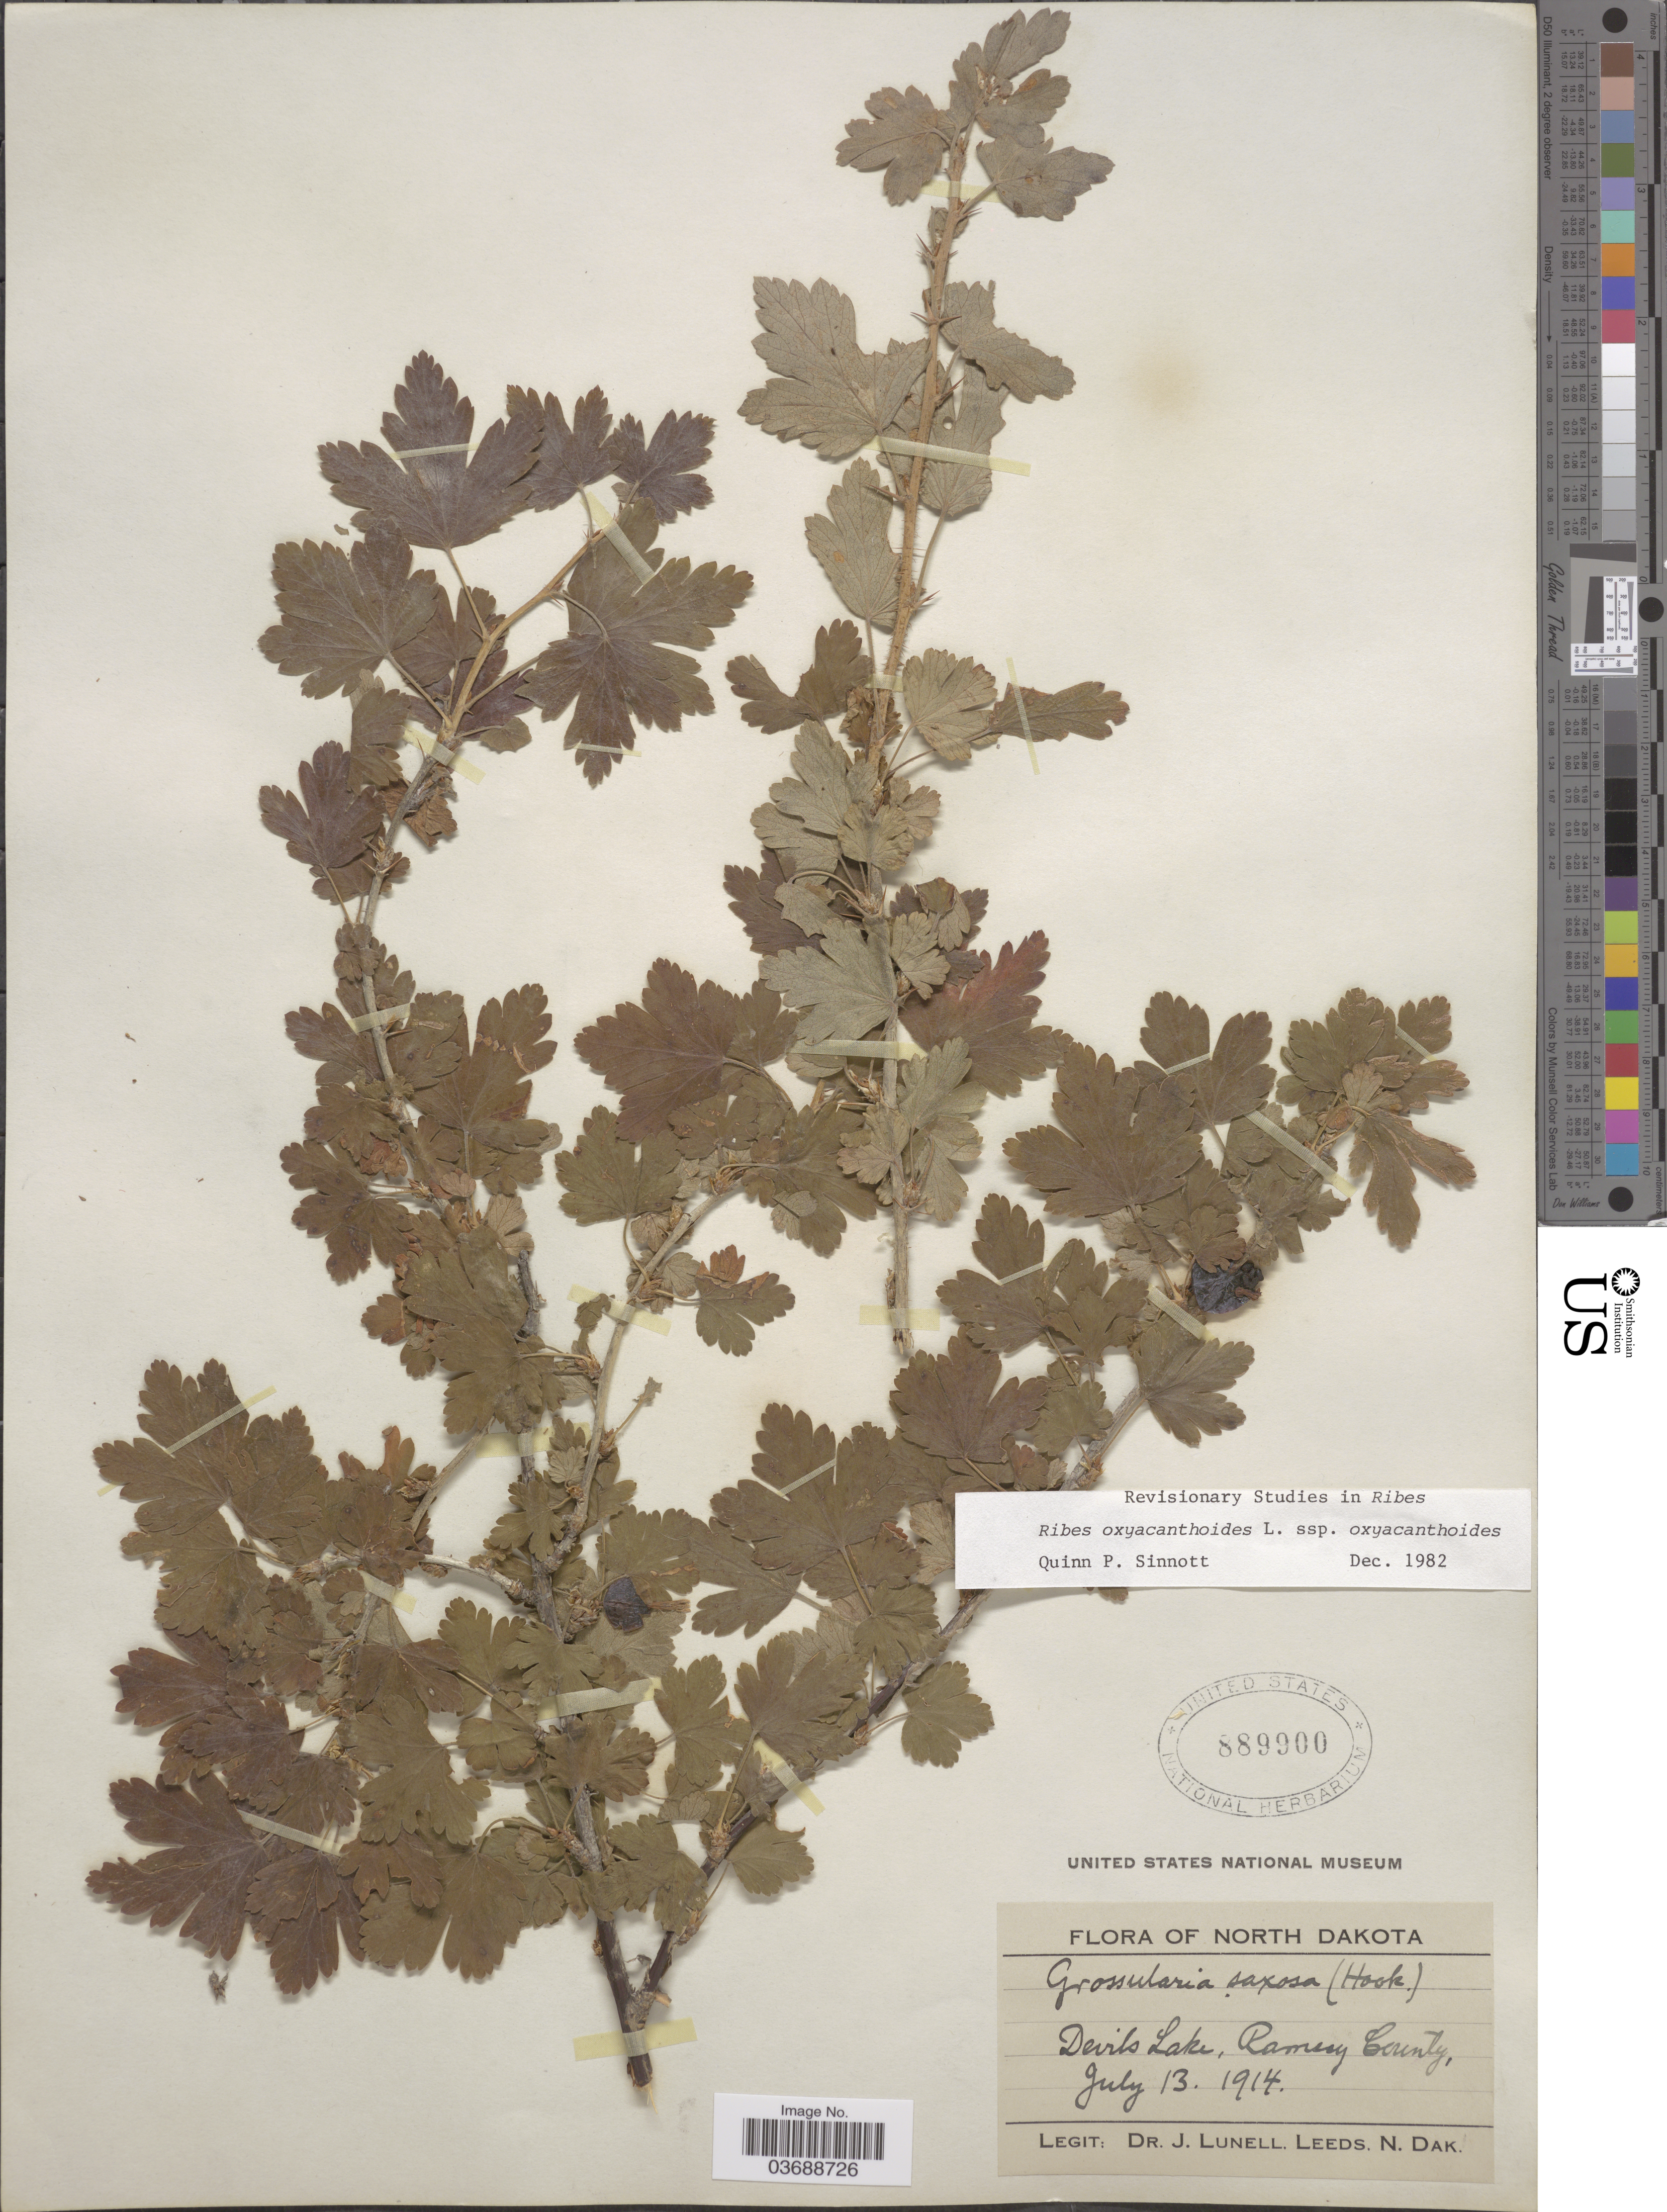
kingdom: Plantae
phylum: Tracheophyta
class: Magnoliopsida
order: Saxifragales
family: Grossulariaceae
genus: Ribes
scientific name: Ribes oxyacanthoides subsp. oxyacanthoides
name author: L.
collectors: J. Lunell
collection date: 1914-07-13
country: United States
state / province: North Dakota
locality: Devils Lake, Ramsey County.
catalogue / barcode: US 889900